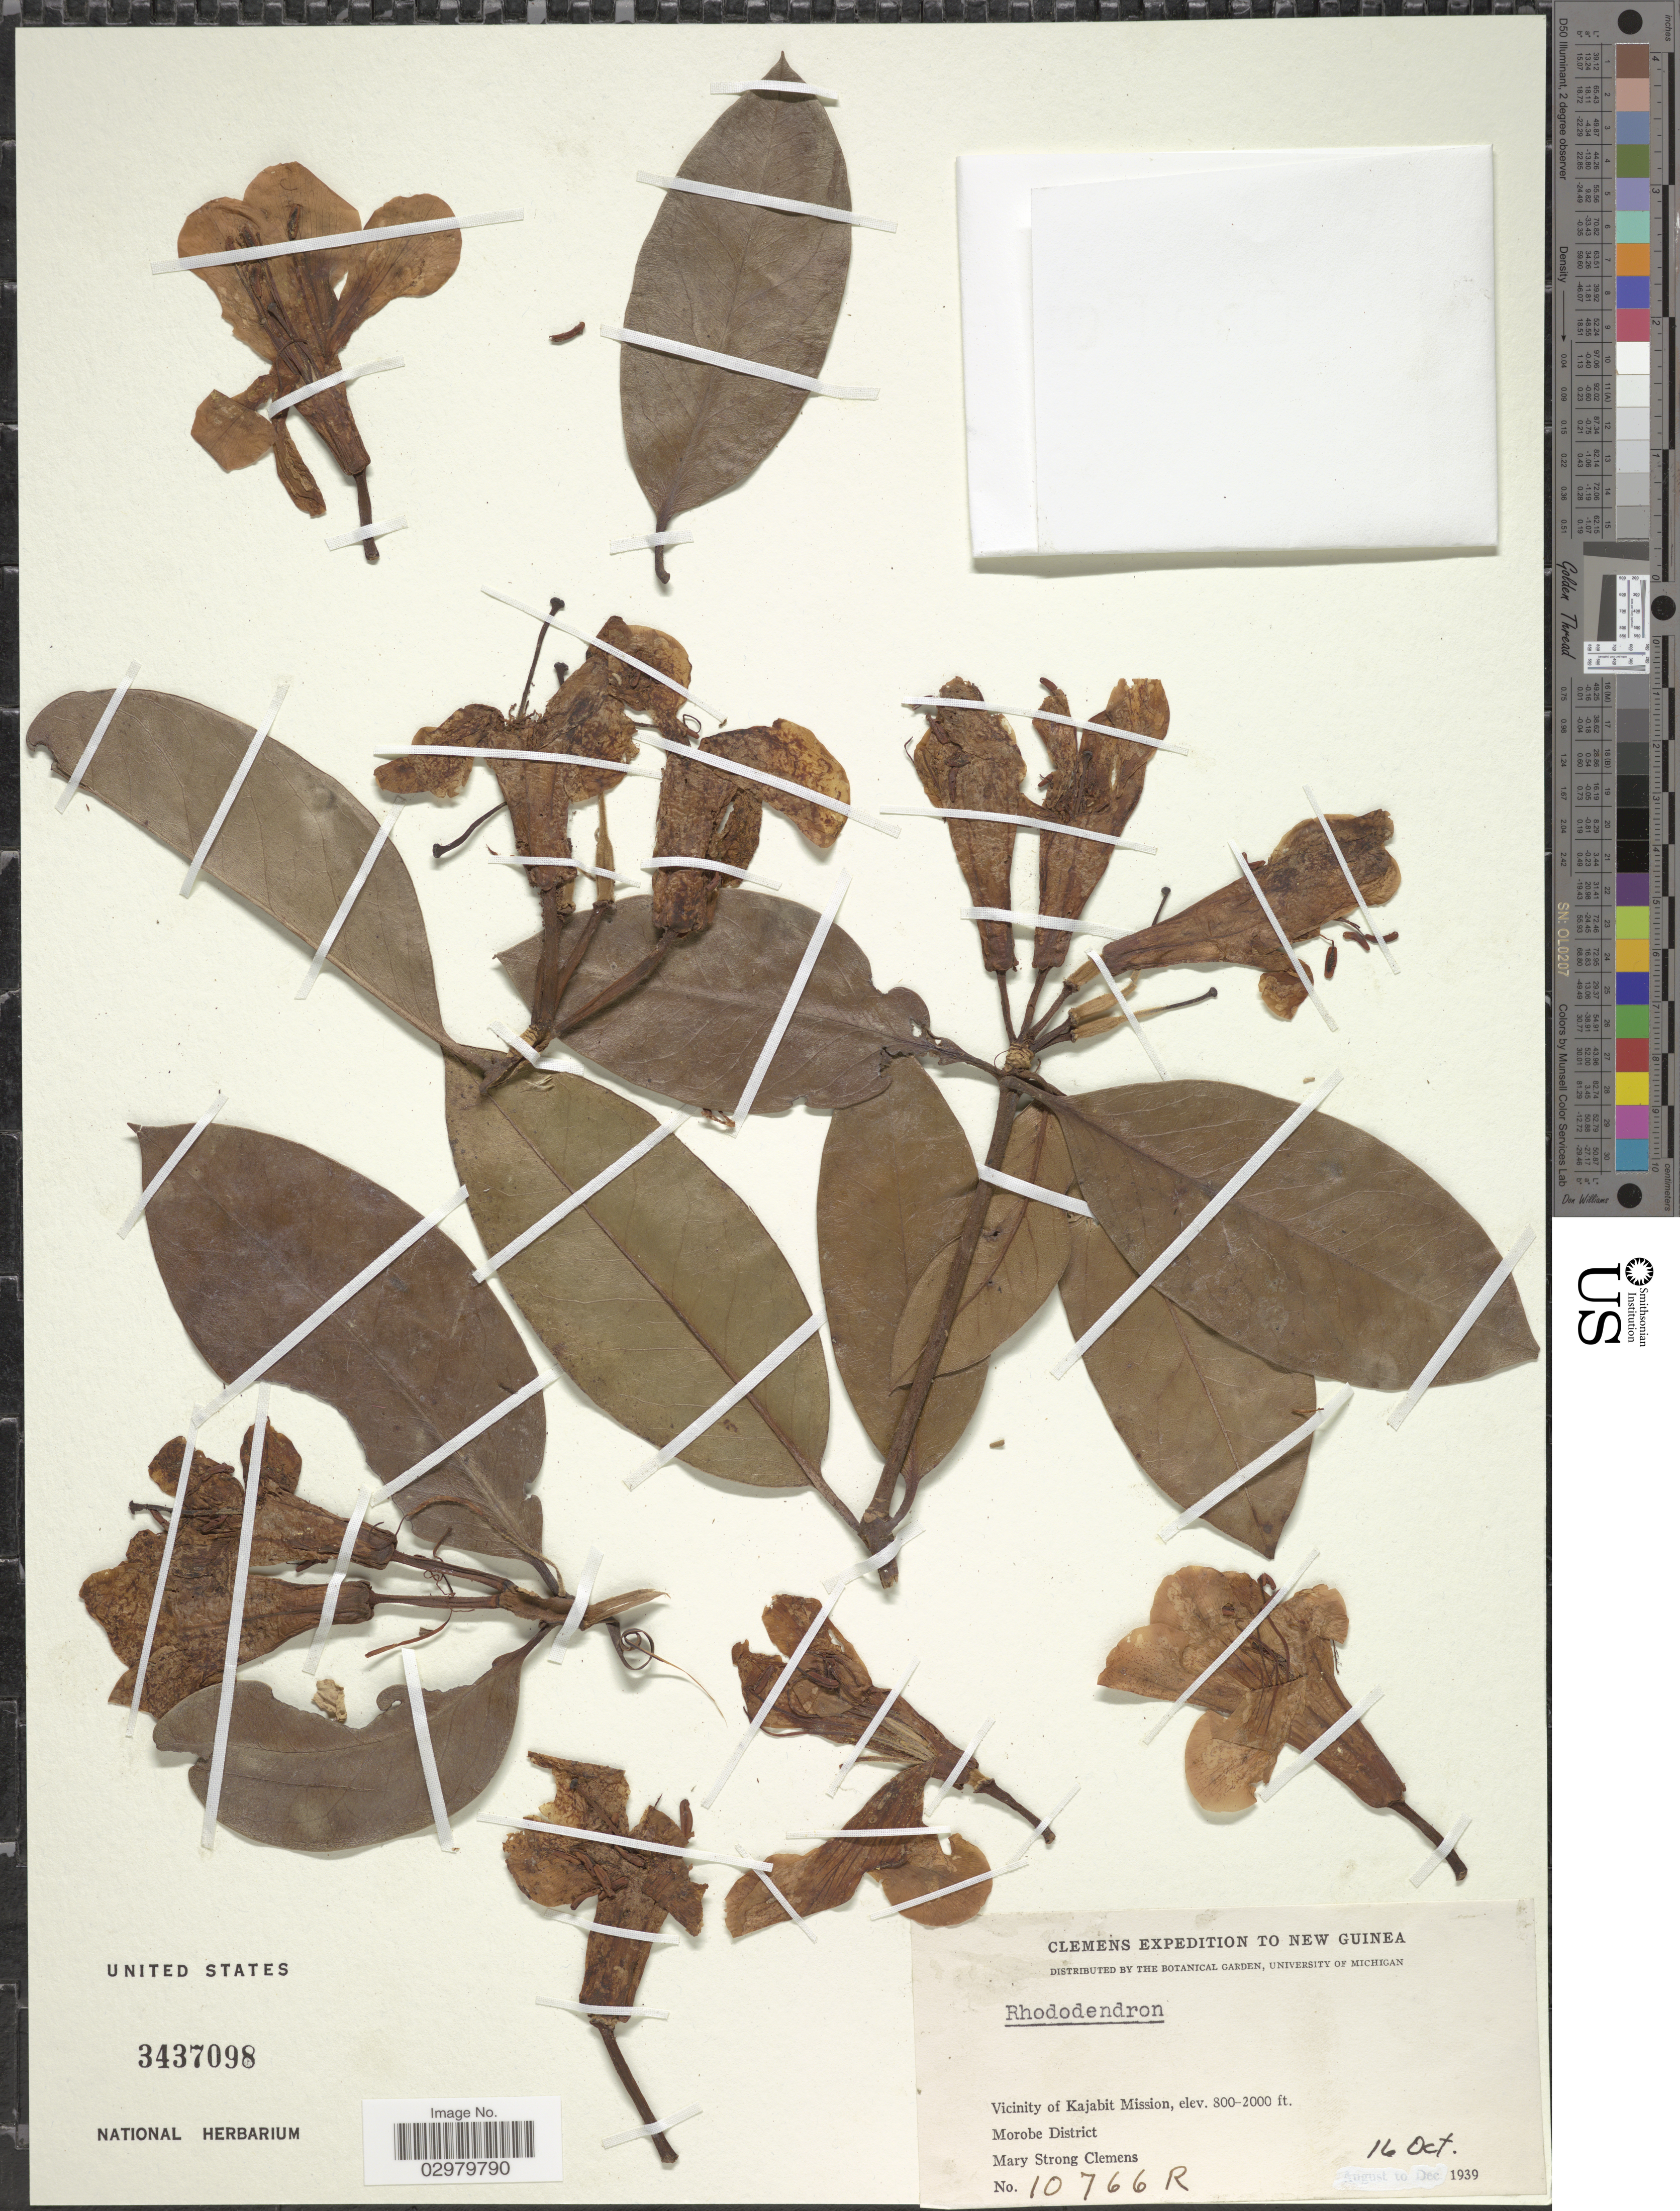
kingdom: Plantae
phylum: Tracheophyta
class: Magnoliopsida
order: Ericales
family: Ericaceae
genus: Rhododendron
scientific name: Rhododendron sp.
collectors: M. S. Clemens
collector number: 10766R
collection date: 1939-10-16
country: Papua New Guinea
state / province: Morobe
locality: New Guinea. Vicinity of Kajabit Mission, Morobe District.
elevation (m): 244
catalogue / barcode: US 3437098